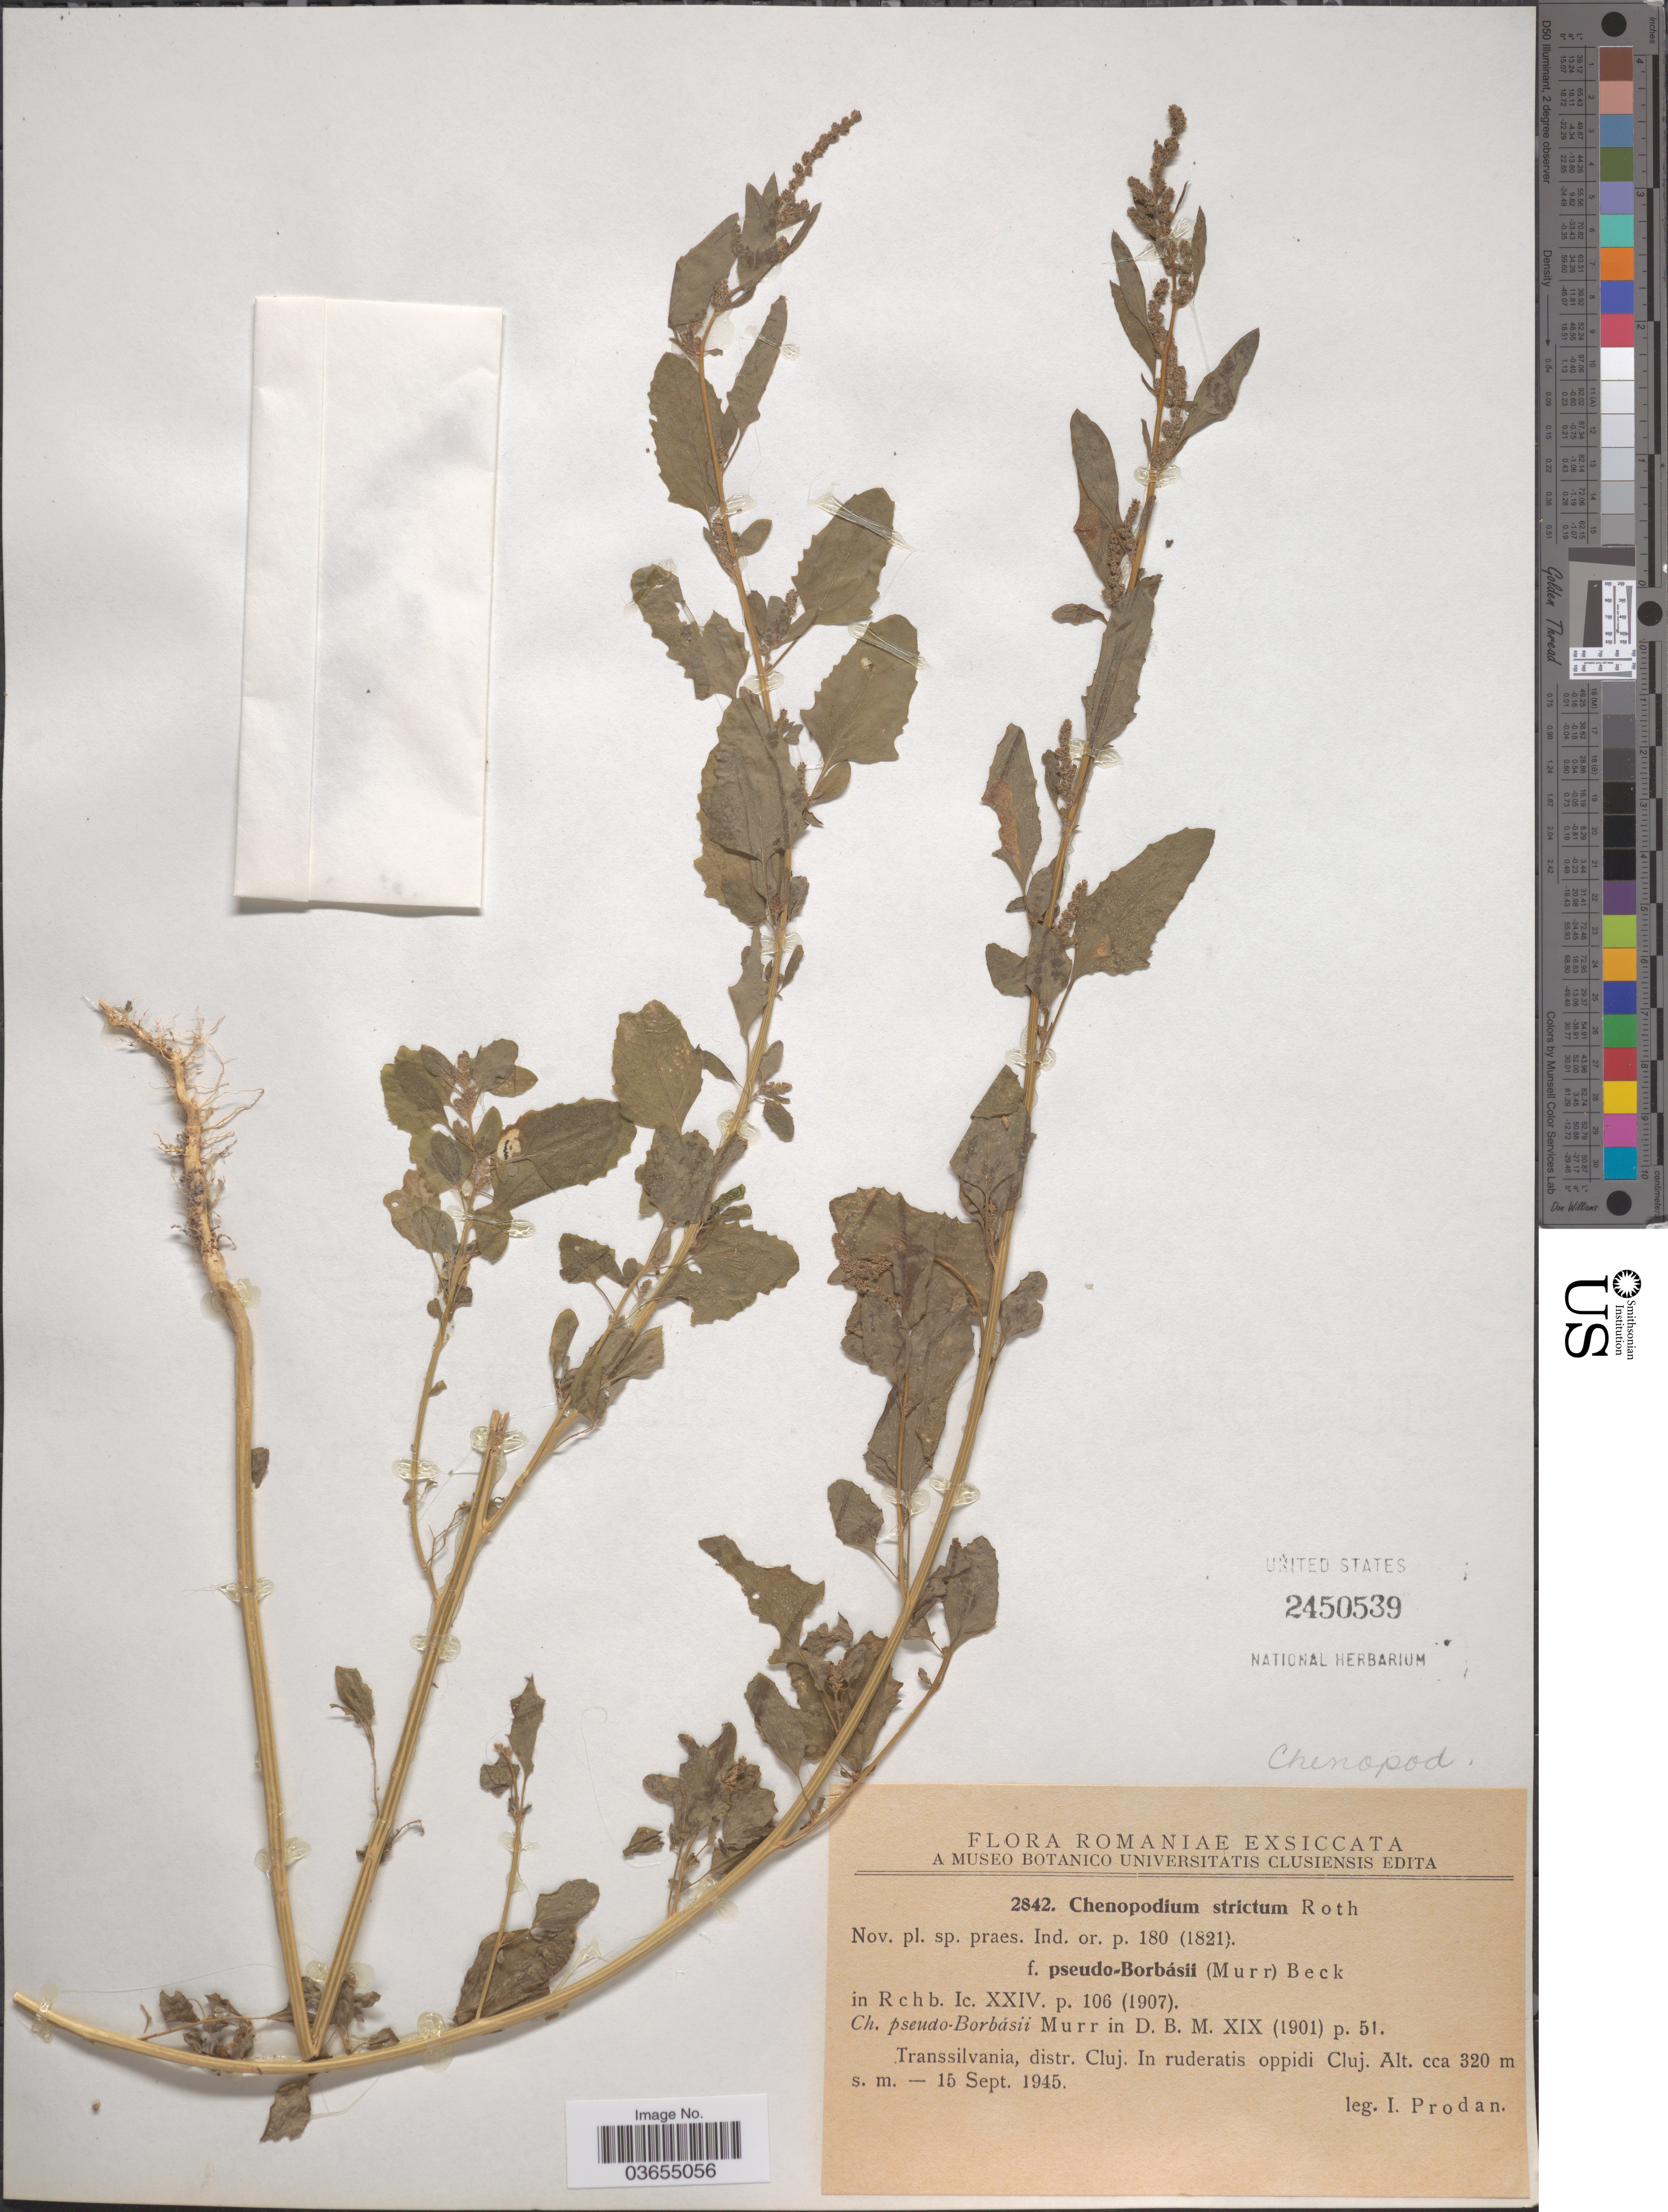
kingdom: Plantae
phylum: Tracheophyta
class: Magnoliopsida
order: Caryophyllales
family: Amaranthaceae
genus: Chenopodium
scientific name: Chenopodium striatum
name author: (Krasan) Murr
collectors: I. Prodán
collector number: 2842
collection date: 1945-09-15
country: Romania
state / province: Cluj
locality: Transsilvania, distr. Cluj. In ruderatis oppidi Cluj.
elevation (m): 320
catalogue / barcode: US 2450539